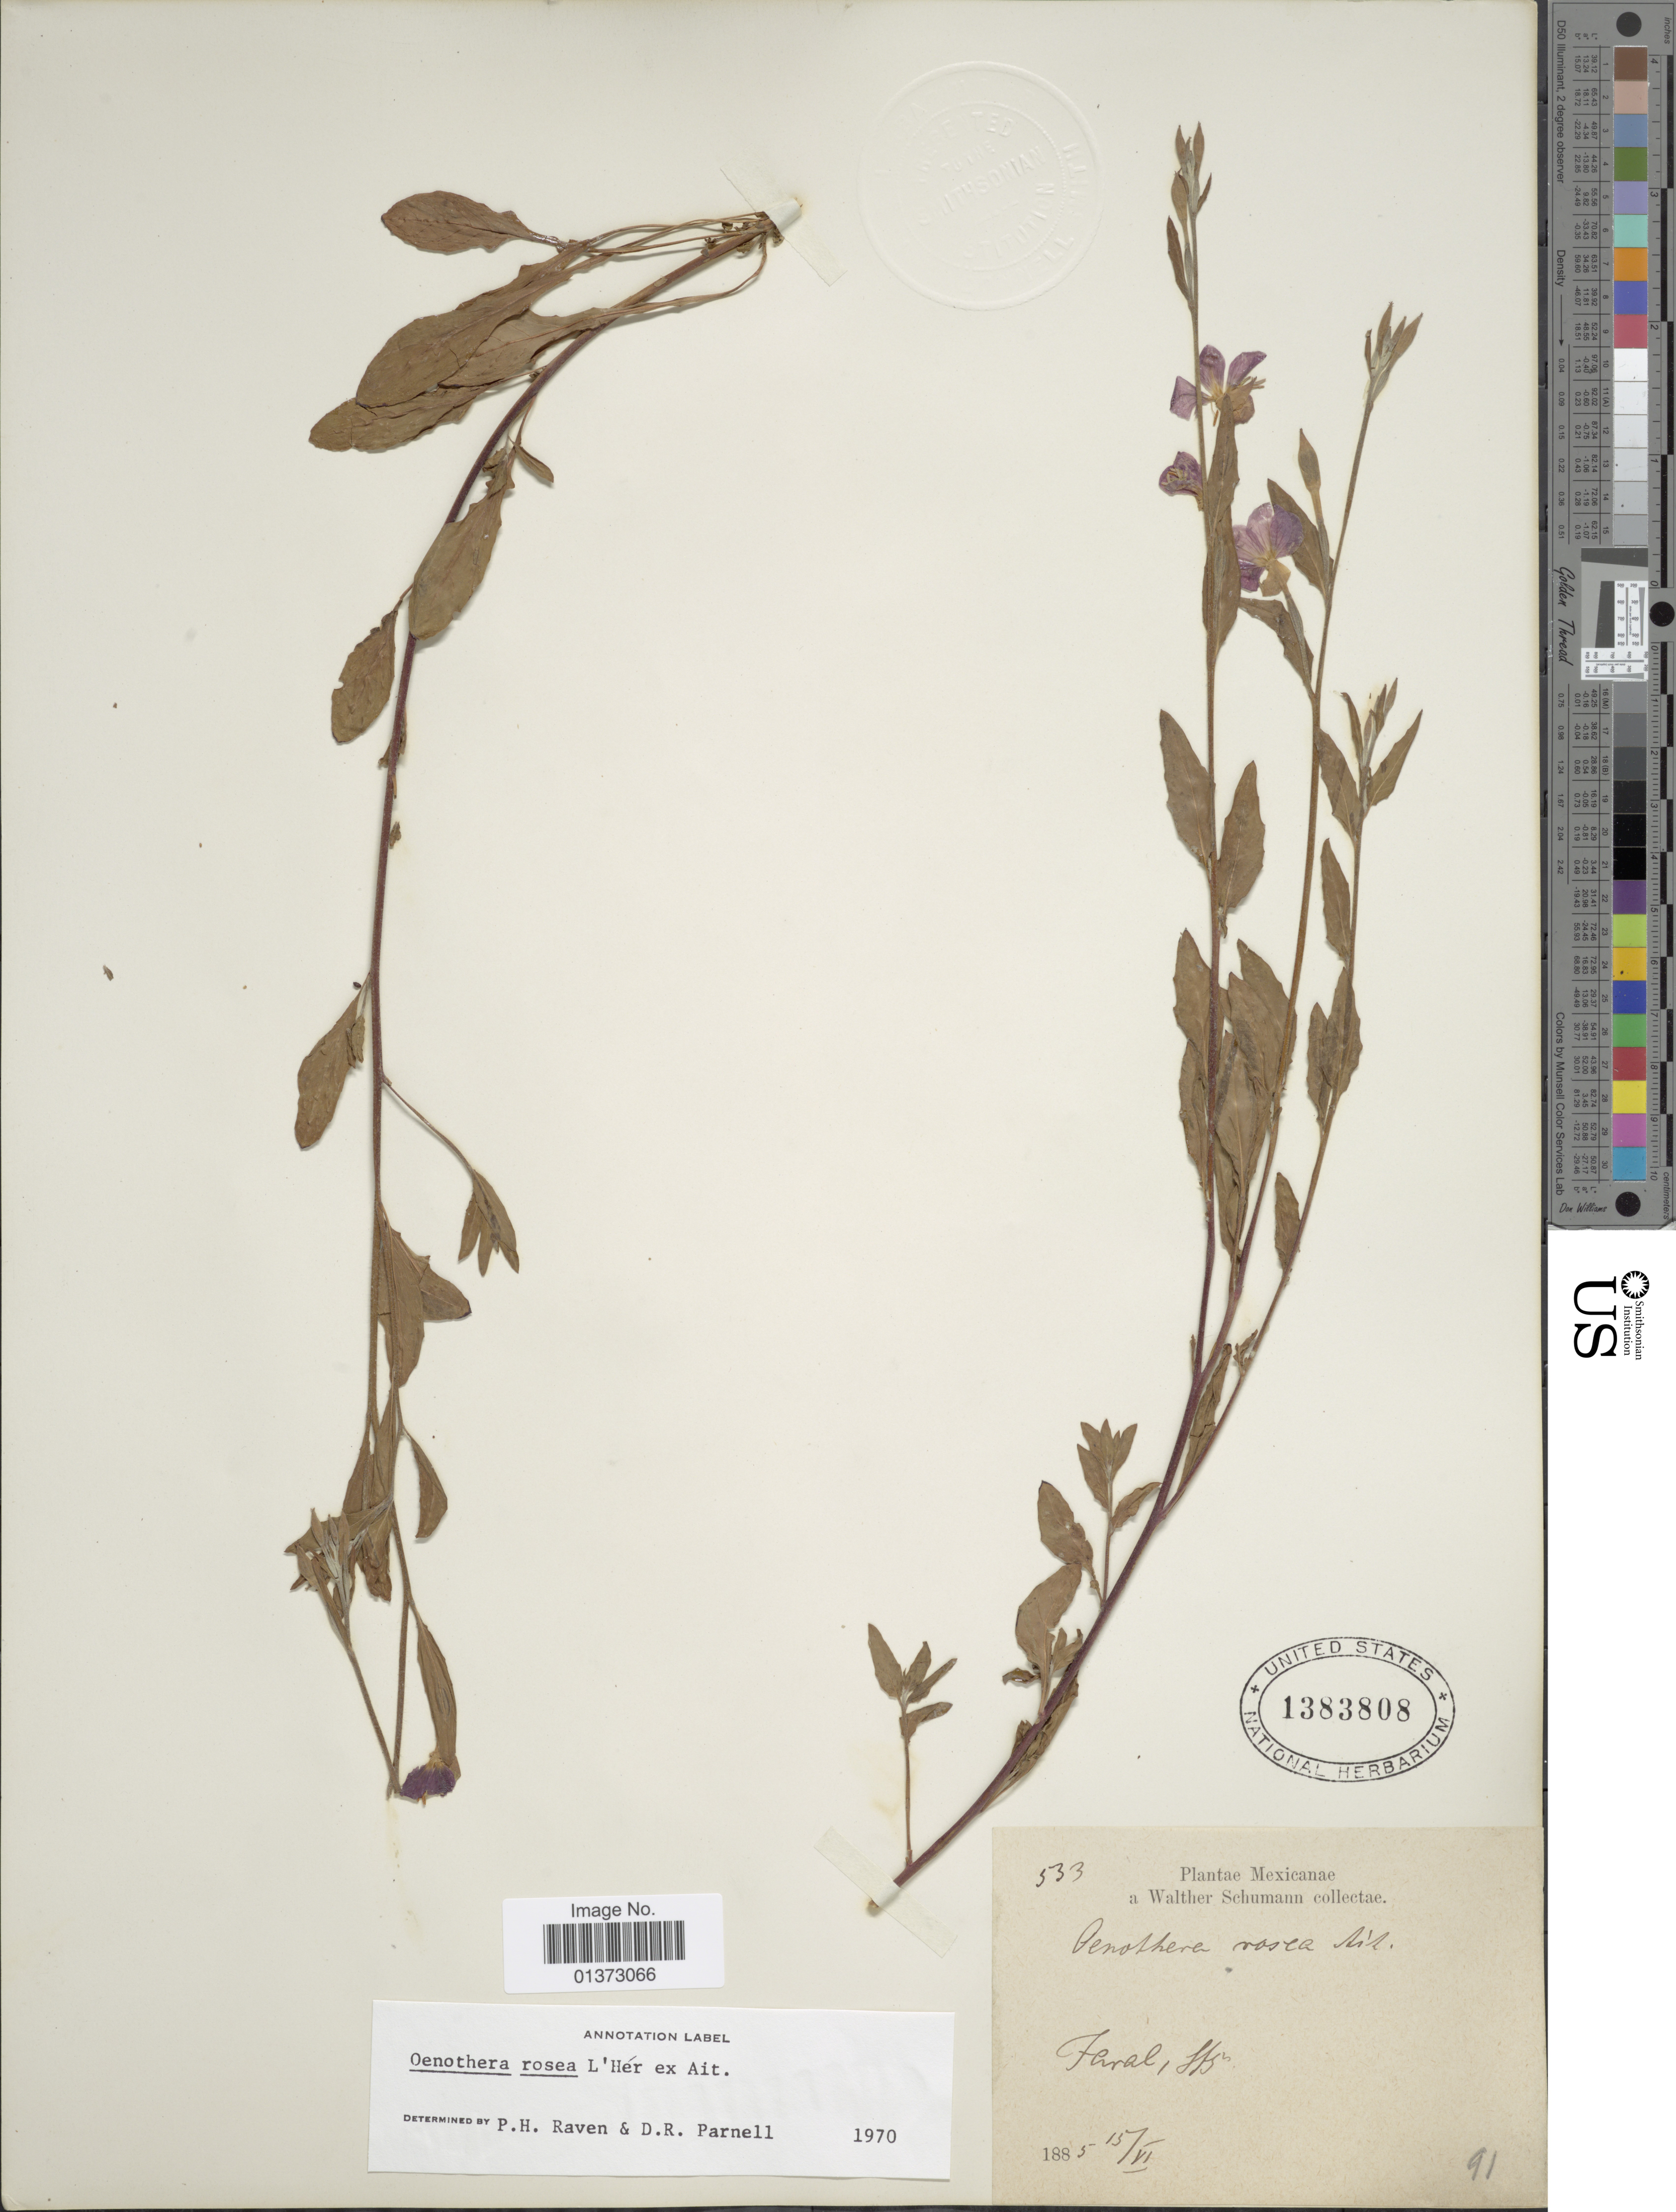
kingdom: Plantae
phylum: Tracheophyta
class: Magnoliopsida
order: Myrtales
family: Onagraceae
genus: Oenothera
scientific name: Oenothera rosea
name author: L'Hér. ex Aiton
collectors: W. Schumann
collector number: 533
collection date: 1885-06-15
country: Mexico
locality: Feral, Mts.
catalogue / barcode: US 1383808